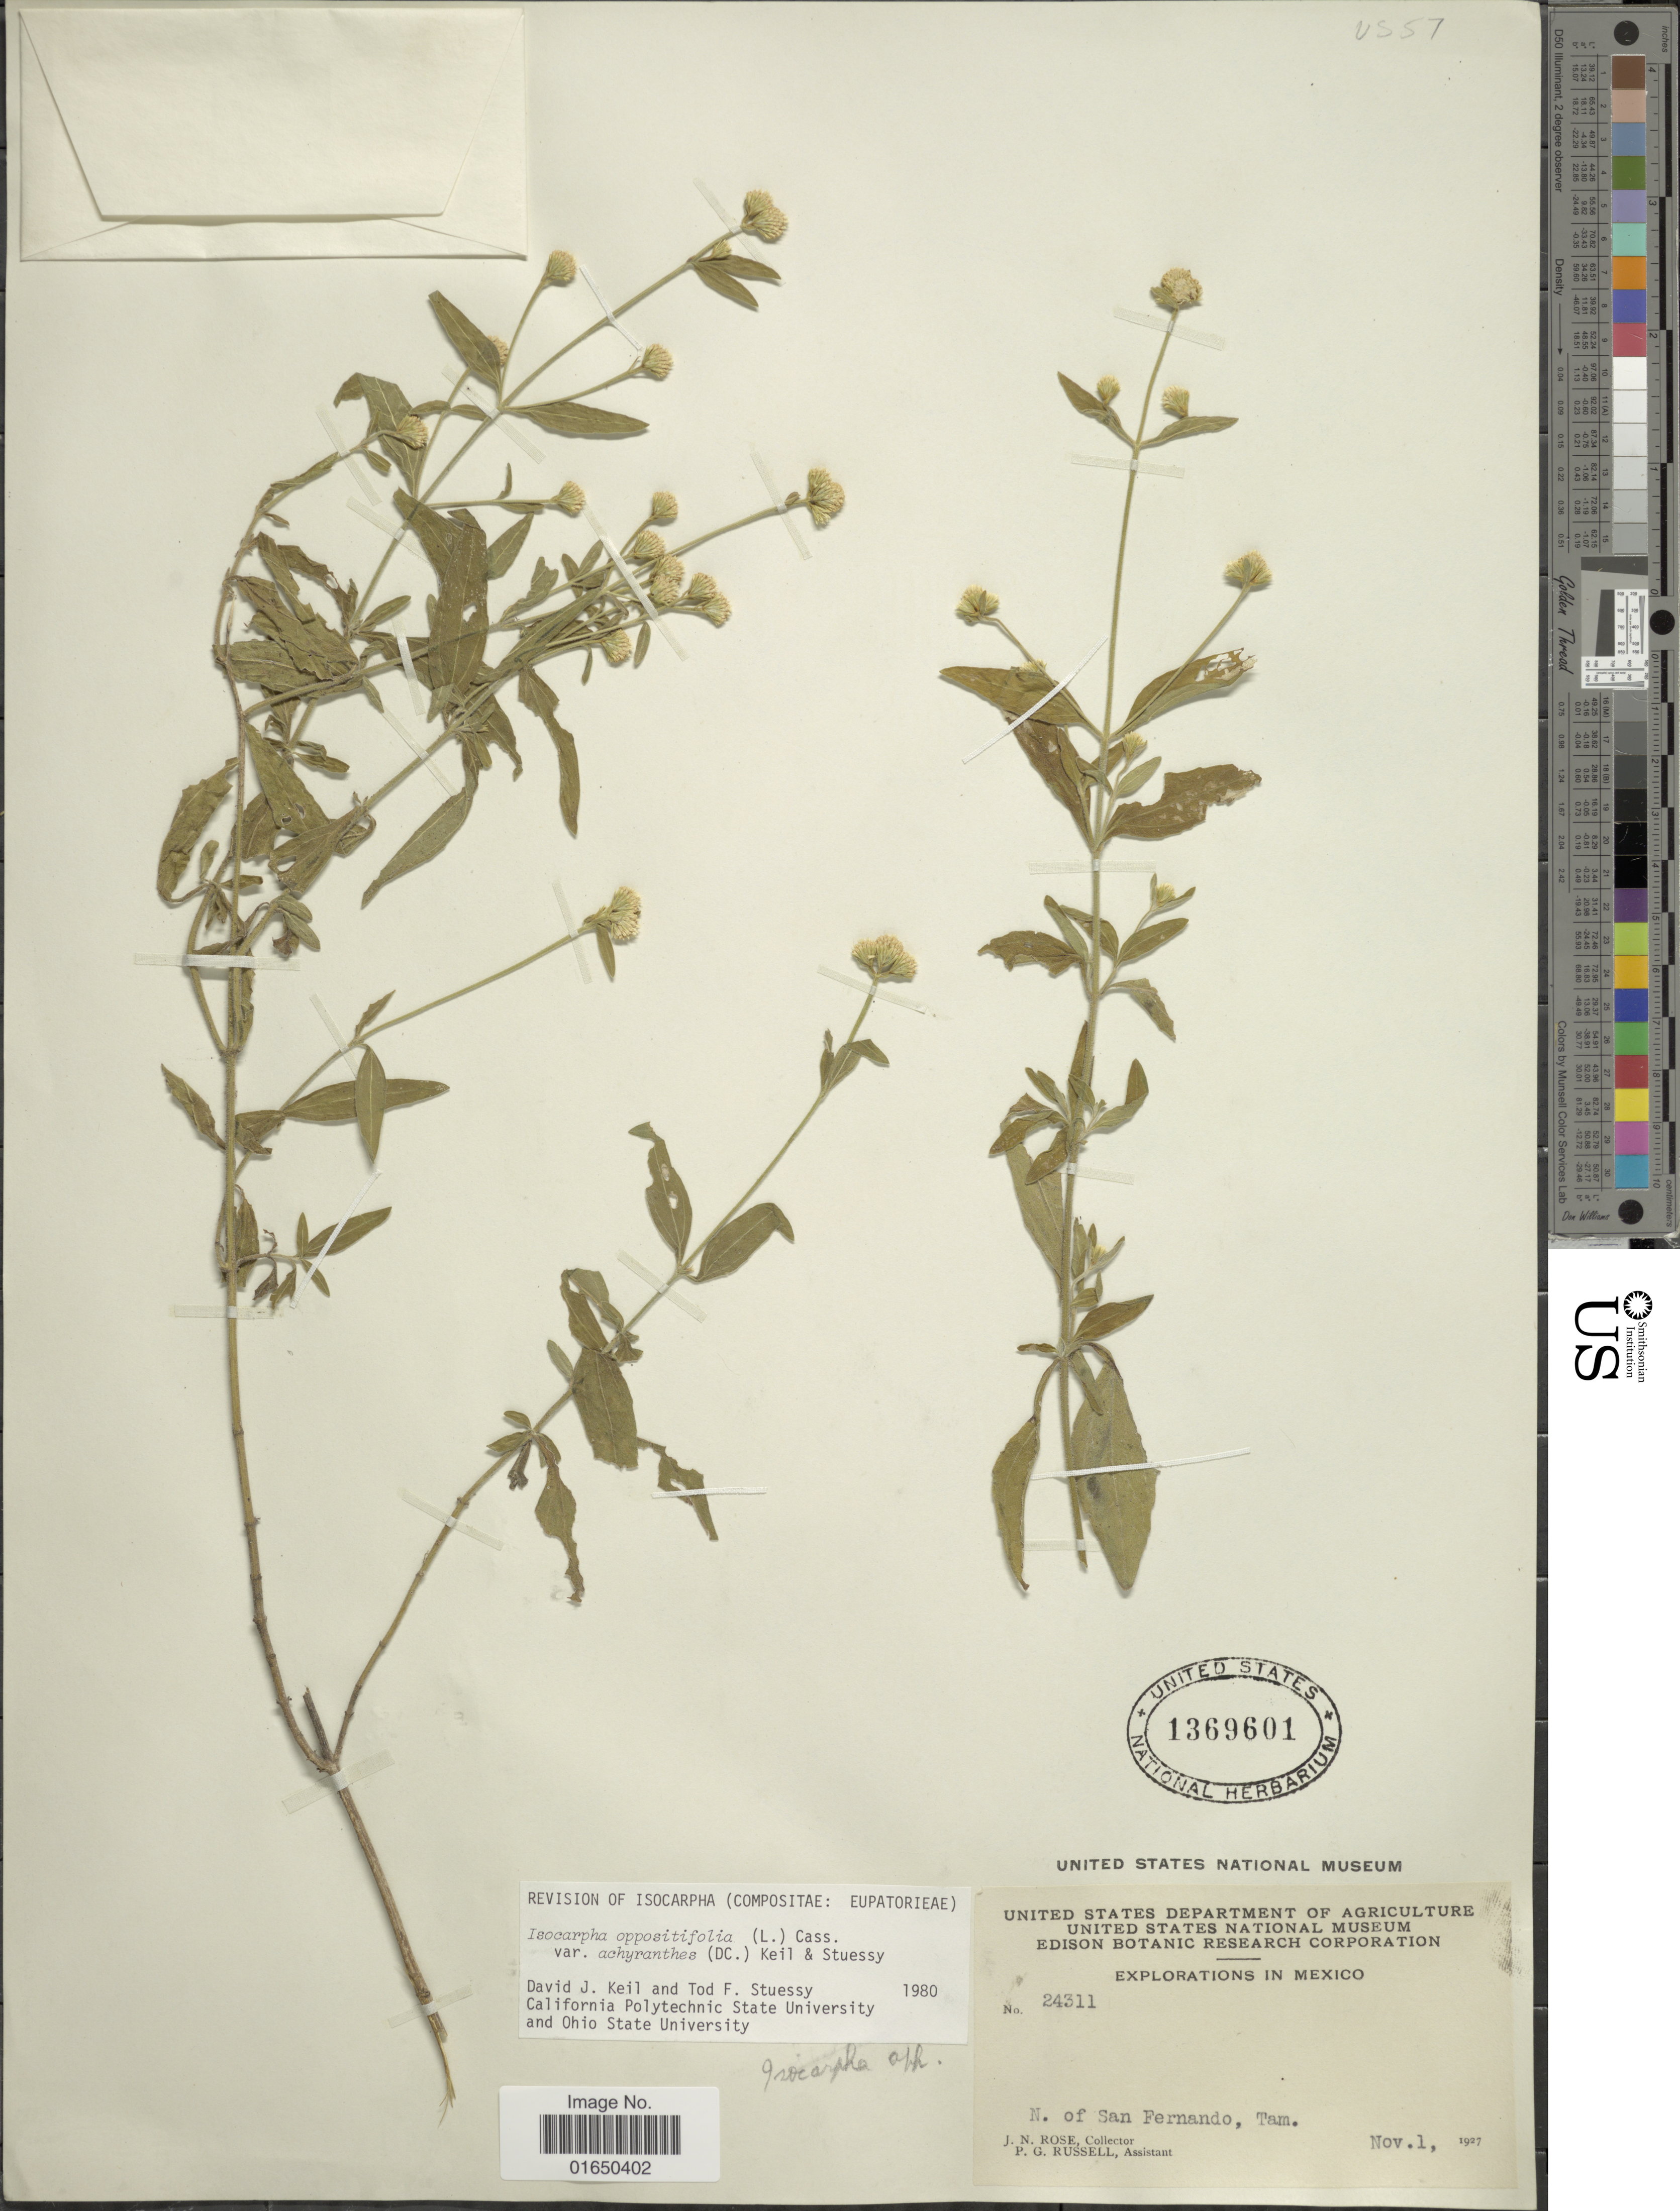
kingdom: Plantae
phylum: Tracheophyta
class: Magnoliopsida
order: Asterales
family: Asteraceae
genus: Isocarpha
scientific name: Isocarpha oppositifolia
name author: (L.) Cass.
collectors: J. N. Rose & P. G. Russell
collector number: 24311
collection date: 1927-11-01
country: Mexico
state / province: Tamaulipas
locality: N. of San Fernando, Tam.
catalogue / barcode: US 1369601